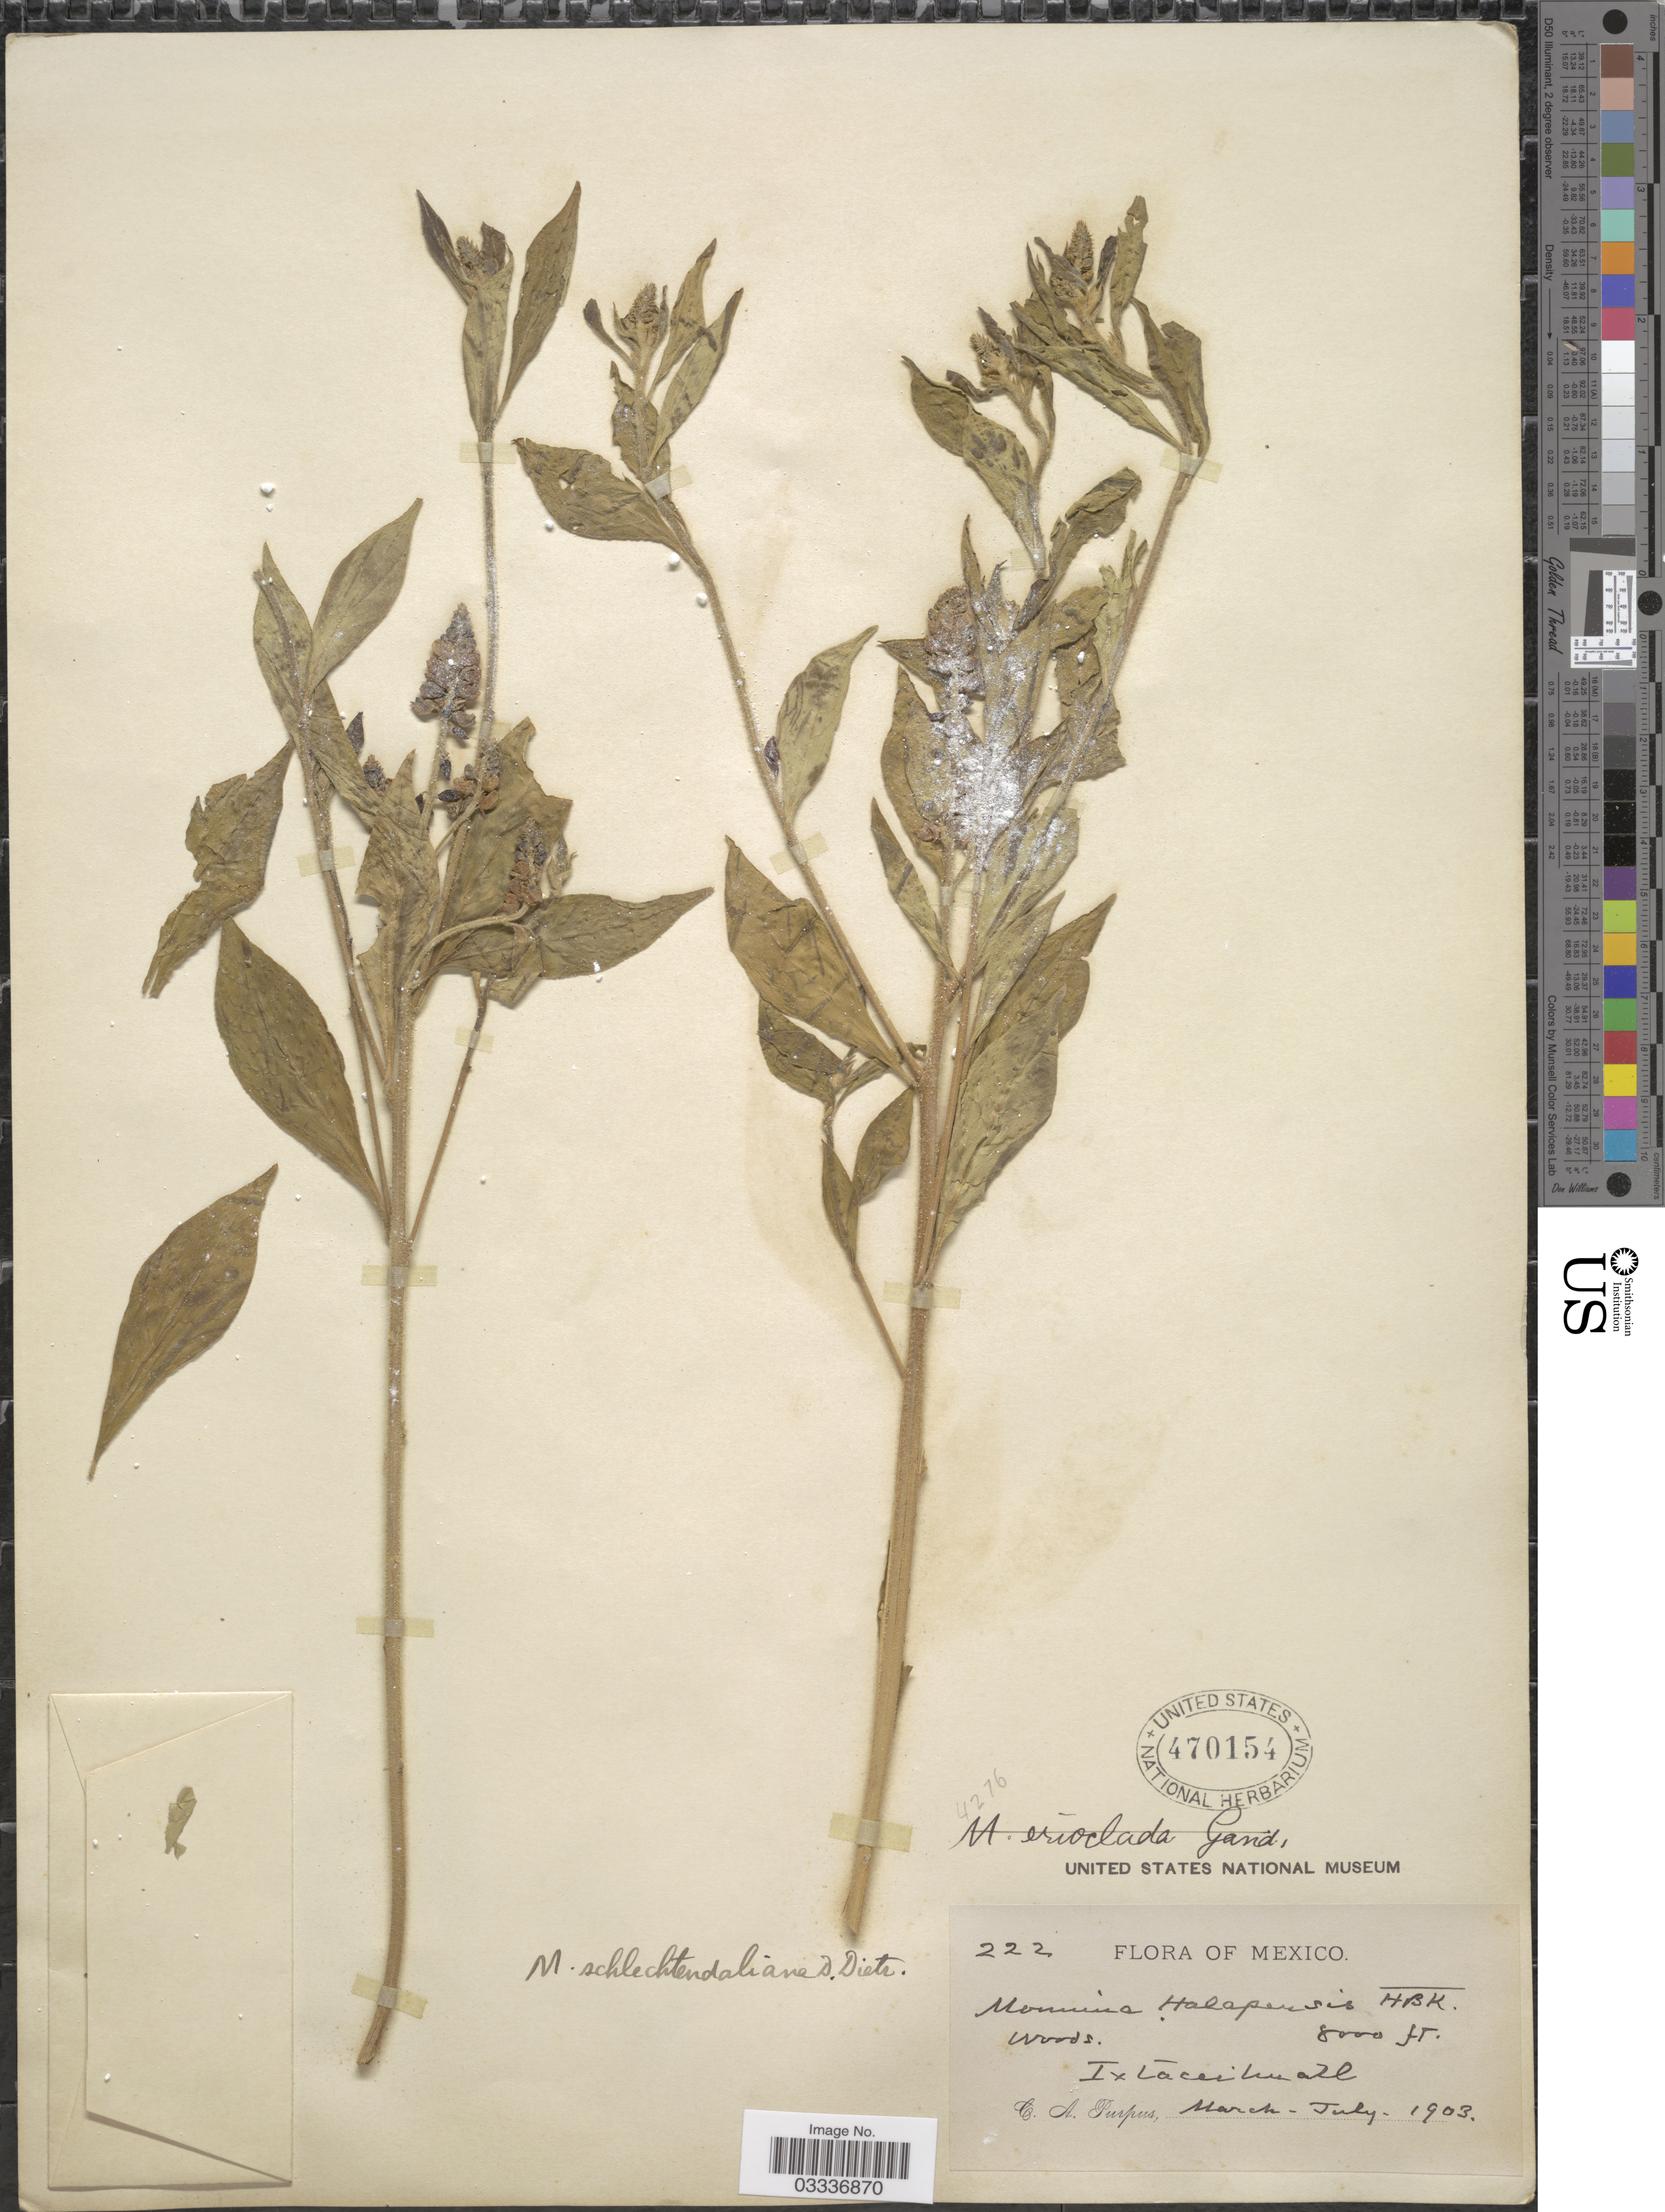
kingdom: Plantae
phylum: Tracheophyta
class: Magnoliopsida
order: Fabales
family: Polygalaceae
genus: Monnina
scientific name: Monnina schlechtendaliana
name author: D. Dietr.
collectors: C. A. Purpus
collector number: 222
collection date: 1903-03/1903-07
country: Mexico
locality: Ixtaccihuatl.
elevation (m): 2438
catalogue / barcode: US 470154